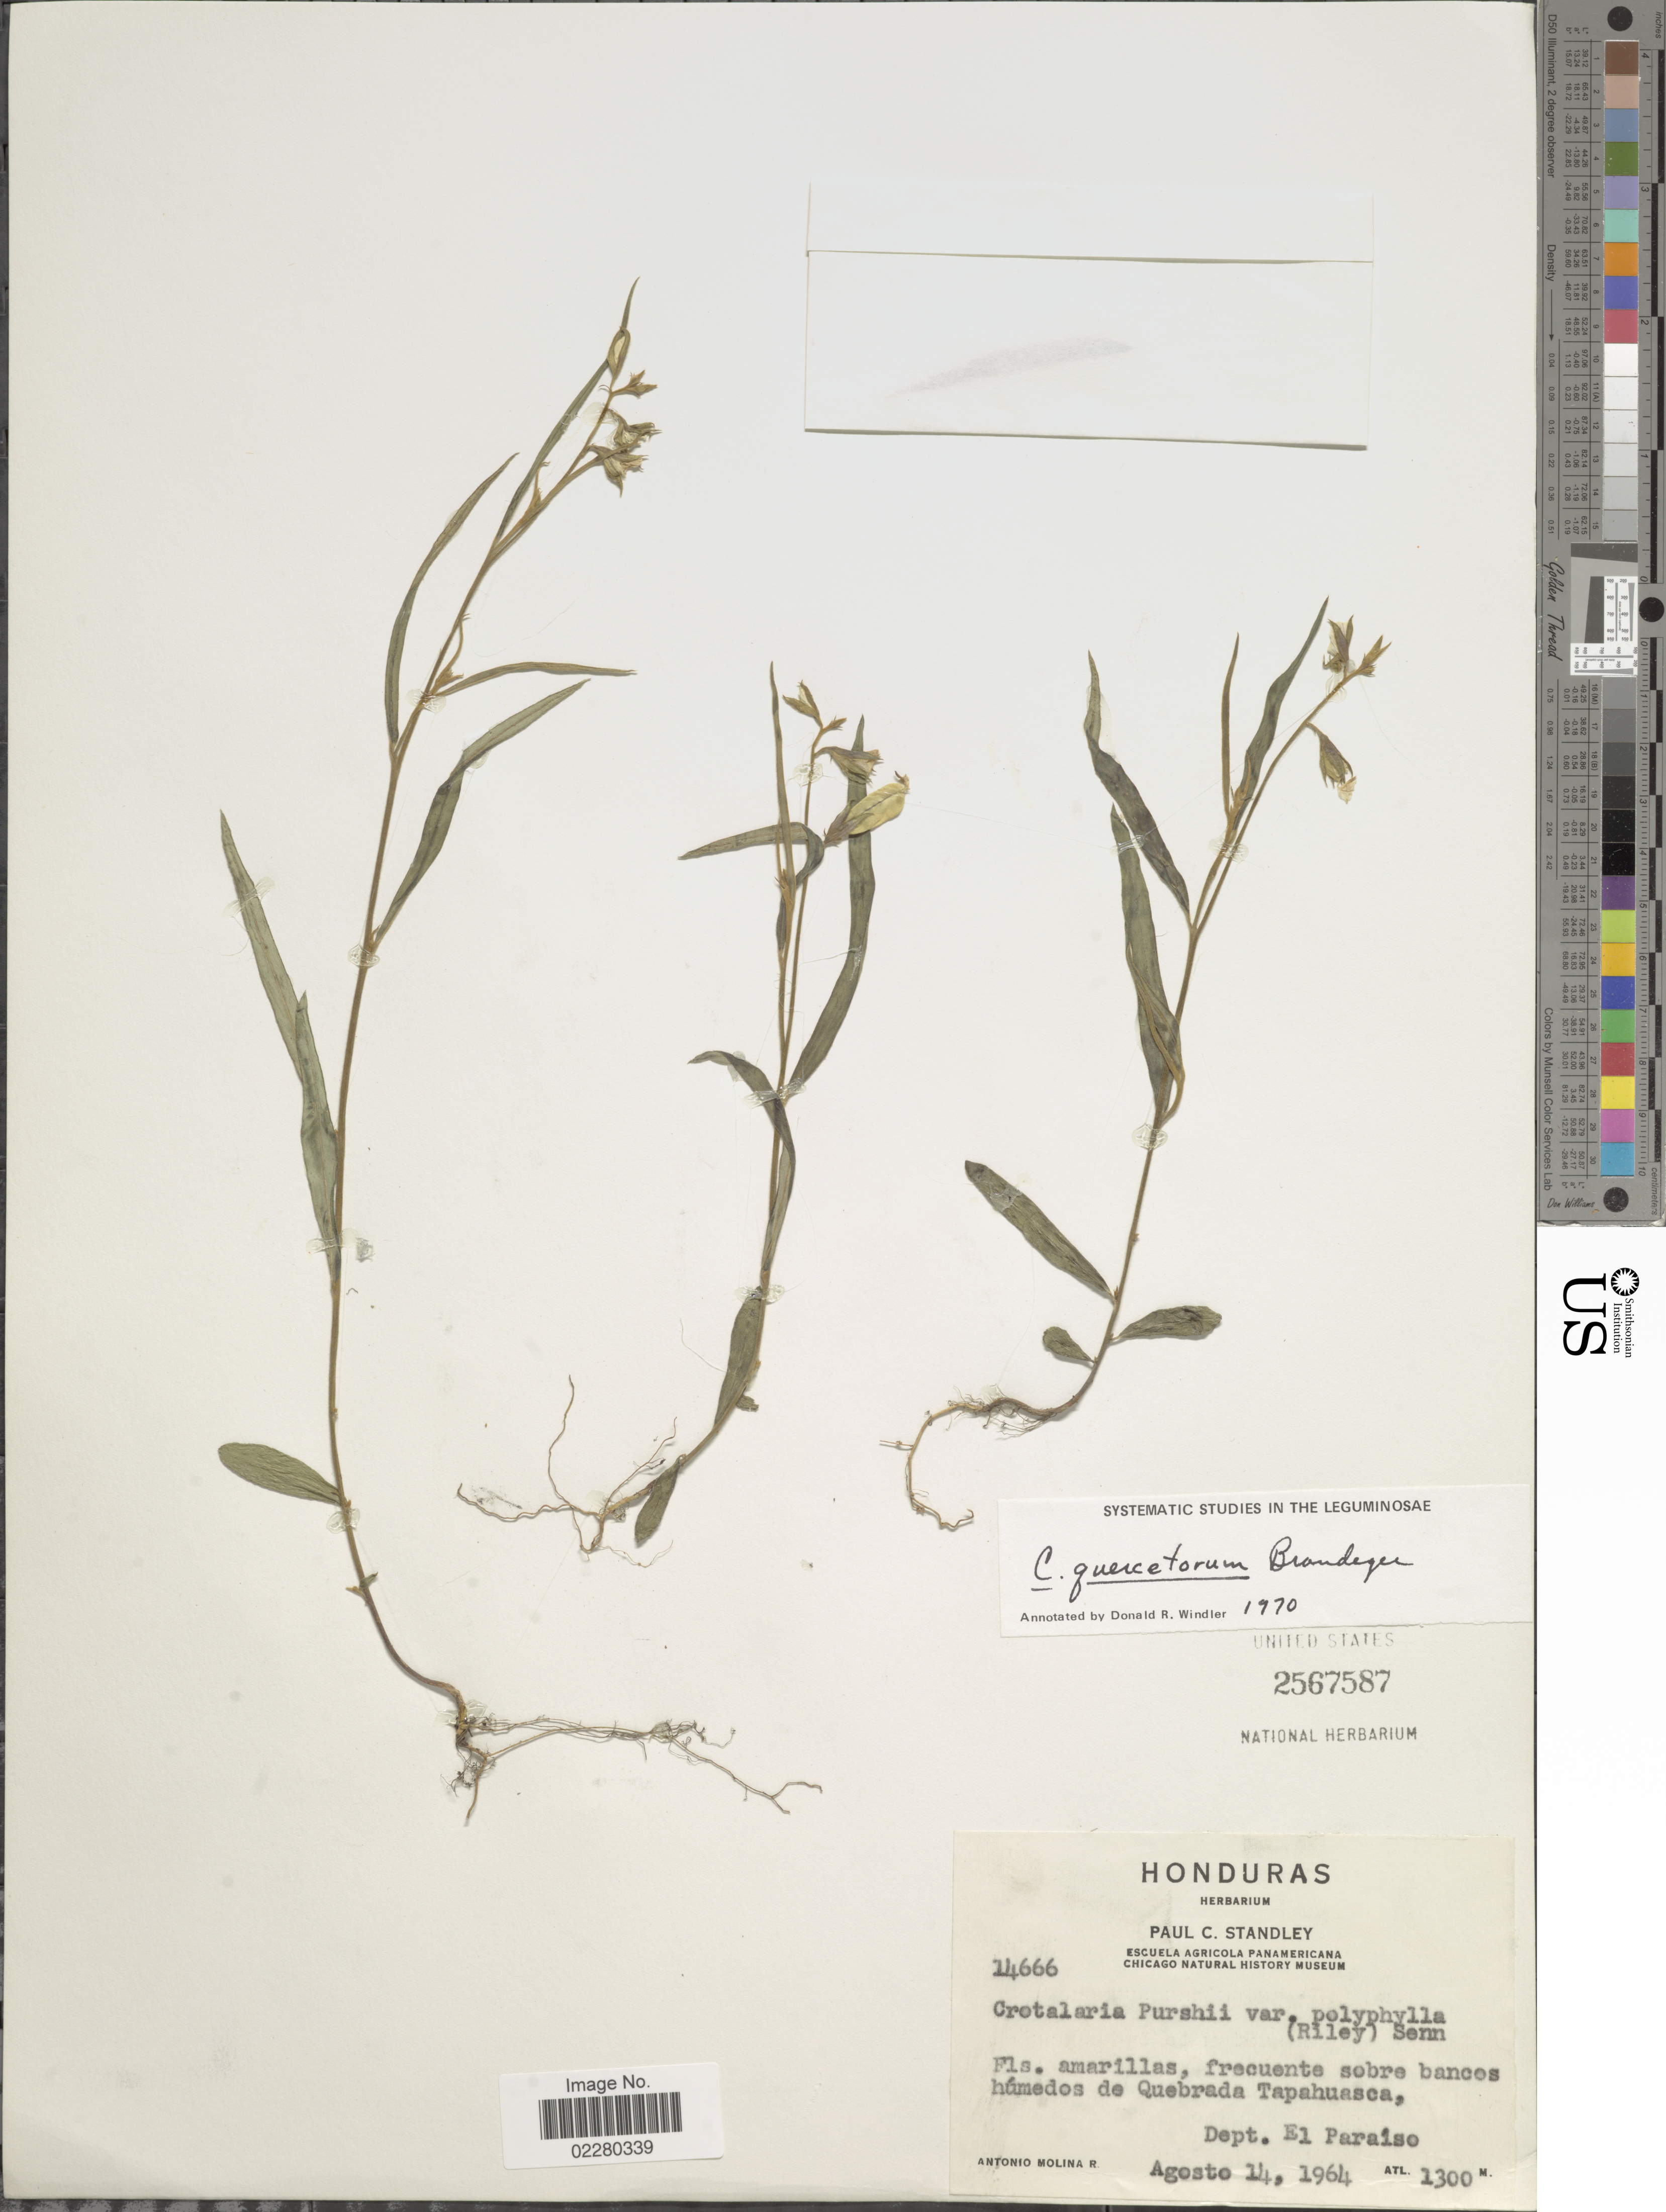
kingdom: Plantae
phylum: Tracheophyta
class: Magnoliopsida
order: Fabales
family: Fabaceae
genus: Crotalaria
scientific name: Crotalaria quercetorum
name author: Brandegee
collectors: A. Molina R.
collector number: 14666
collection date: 1964-08-14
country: Honduras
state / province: El Paraíso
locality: Frecuente sobre bancos húmedos de Quebrada Tapahuasca, Dept. El Paraíso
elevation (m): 1300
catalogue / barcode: US 2567587